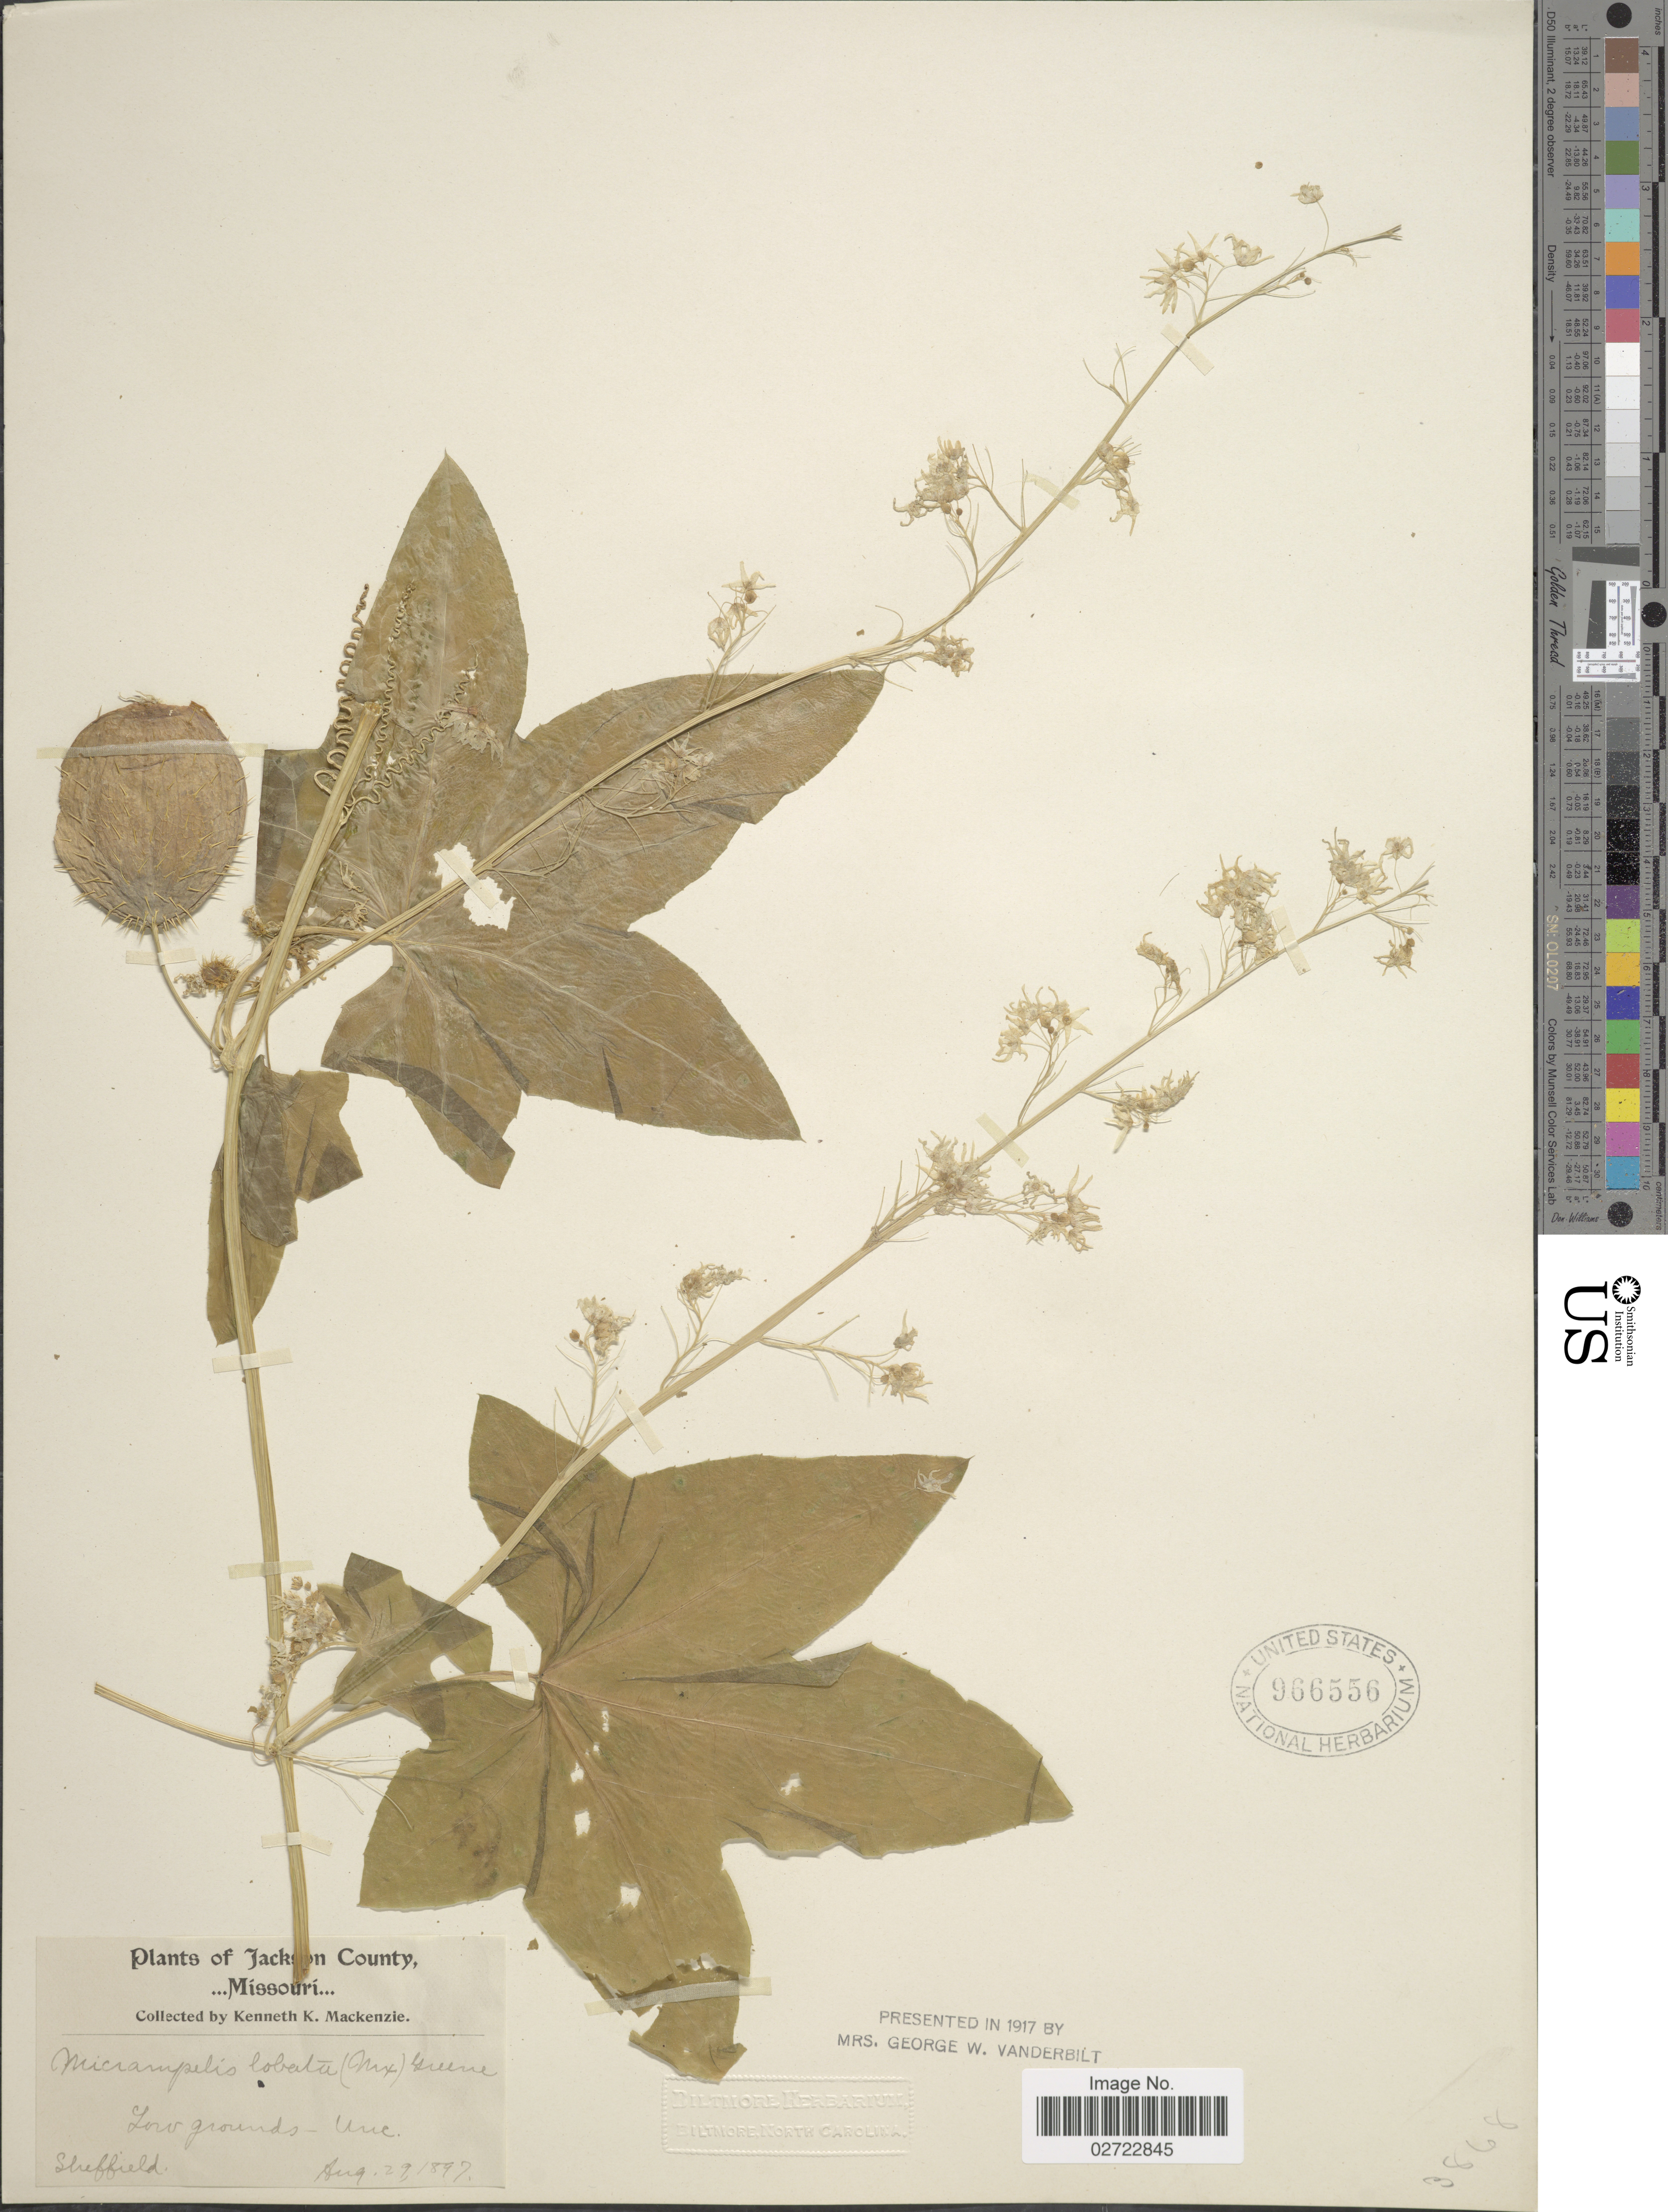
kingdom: Plantae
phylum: Tracheophyta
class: Magnoliopsida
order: Cucurbitales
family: Cucurbitaceae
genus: Echinocystis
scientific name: Echinocystis lobata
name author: (Michx.) Torr. & A. Gray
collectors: K. K. Mackenzie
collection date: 1897-08-29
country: United States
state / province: Missouri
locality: Jackson County. Urie. Sheffield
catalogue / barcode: US 966556